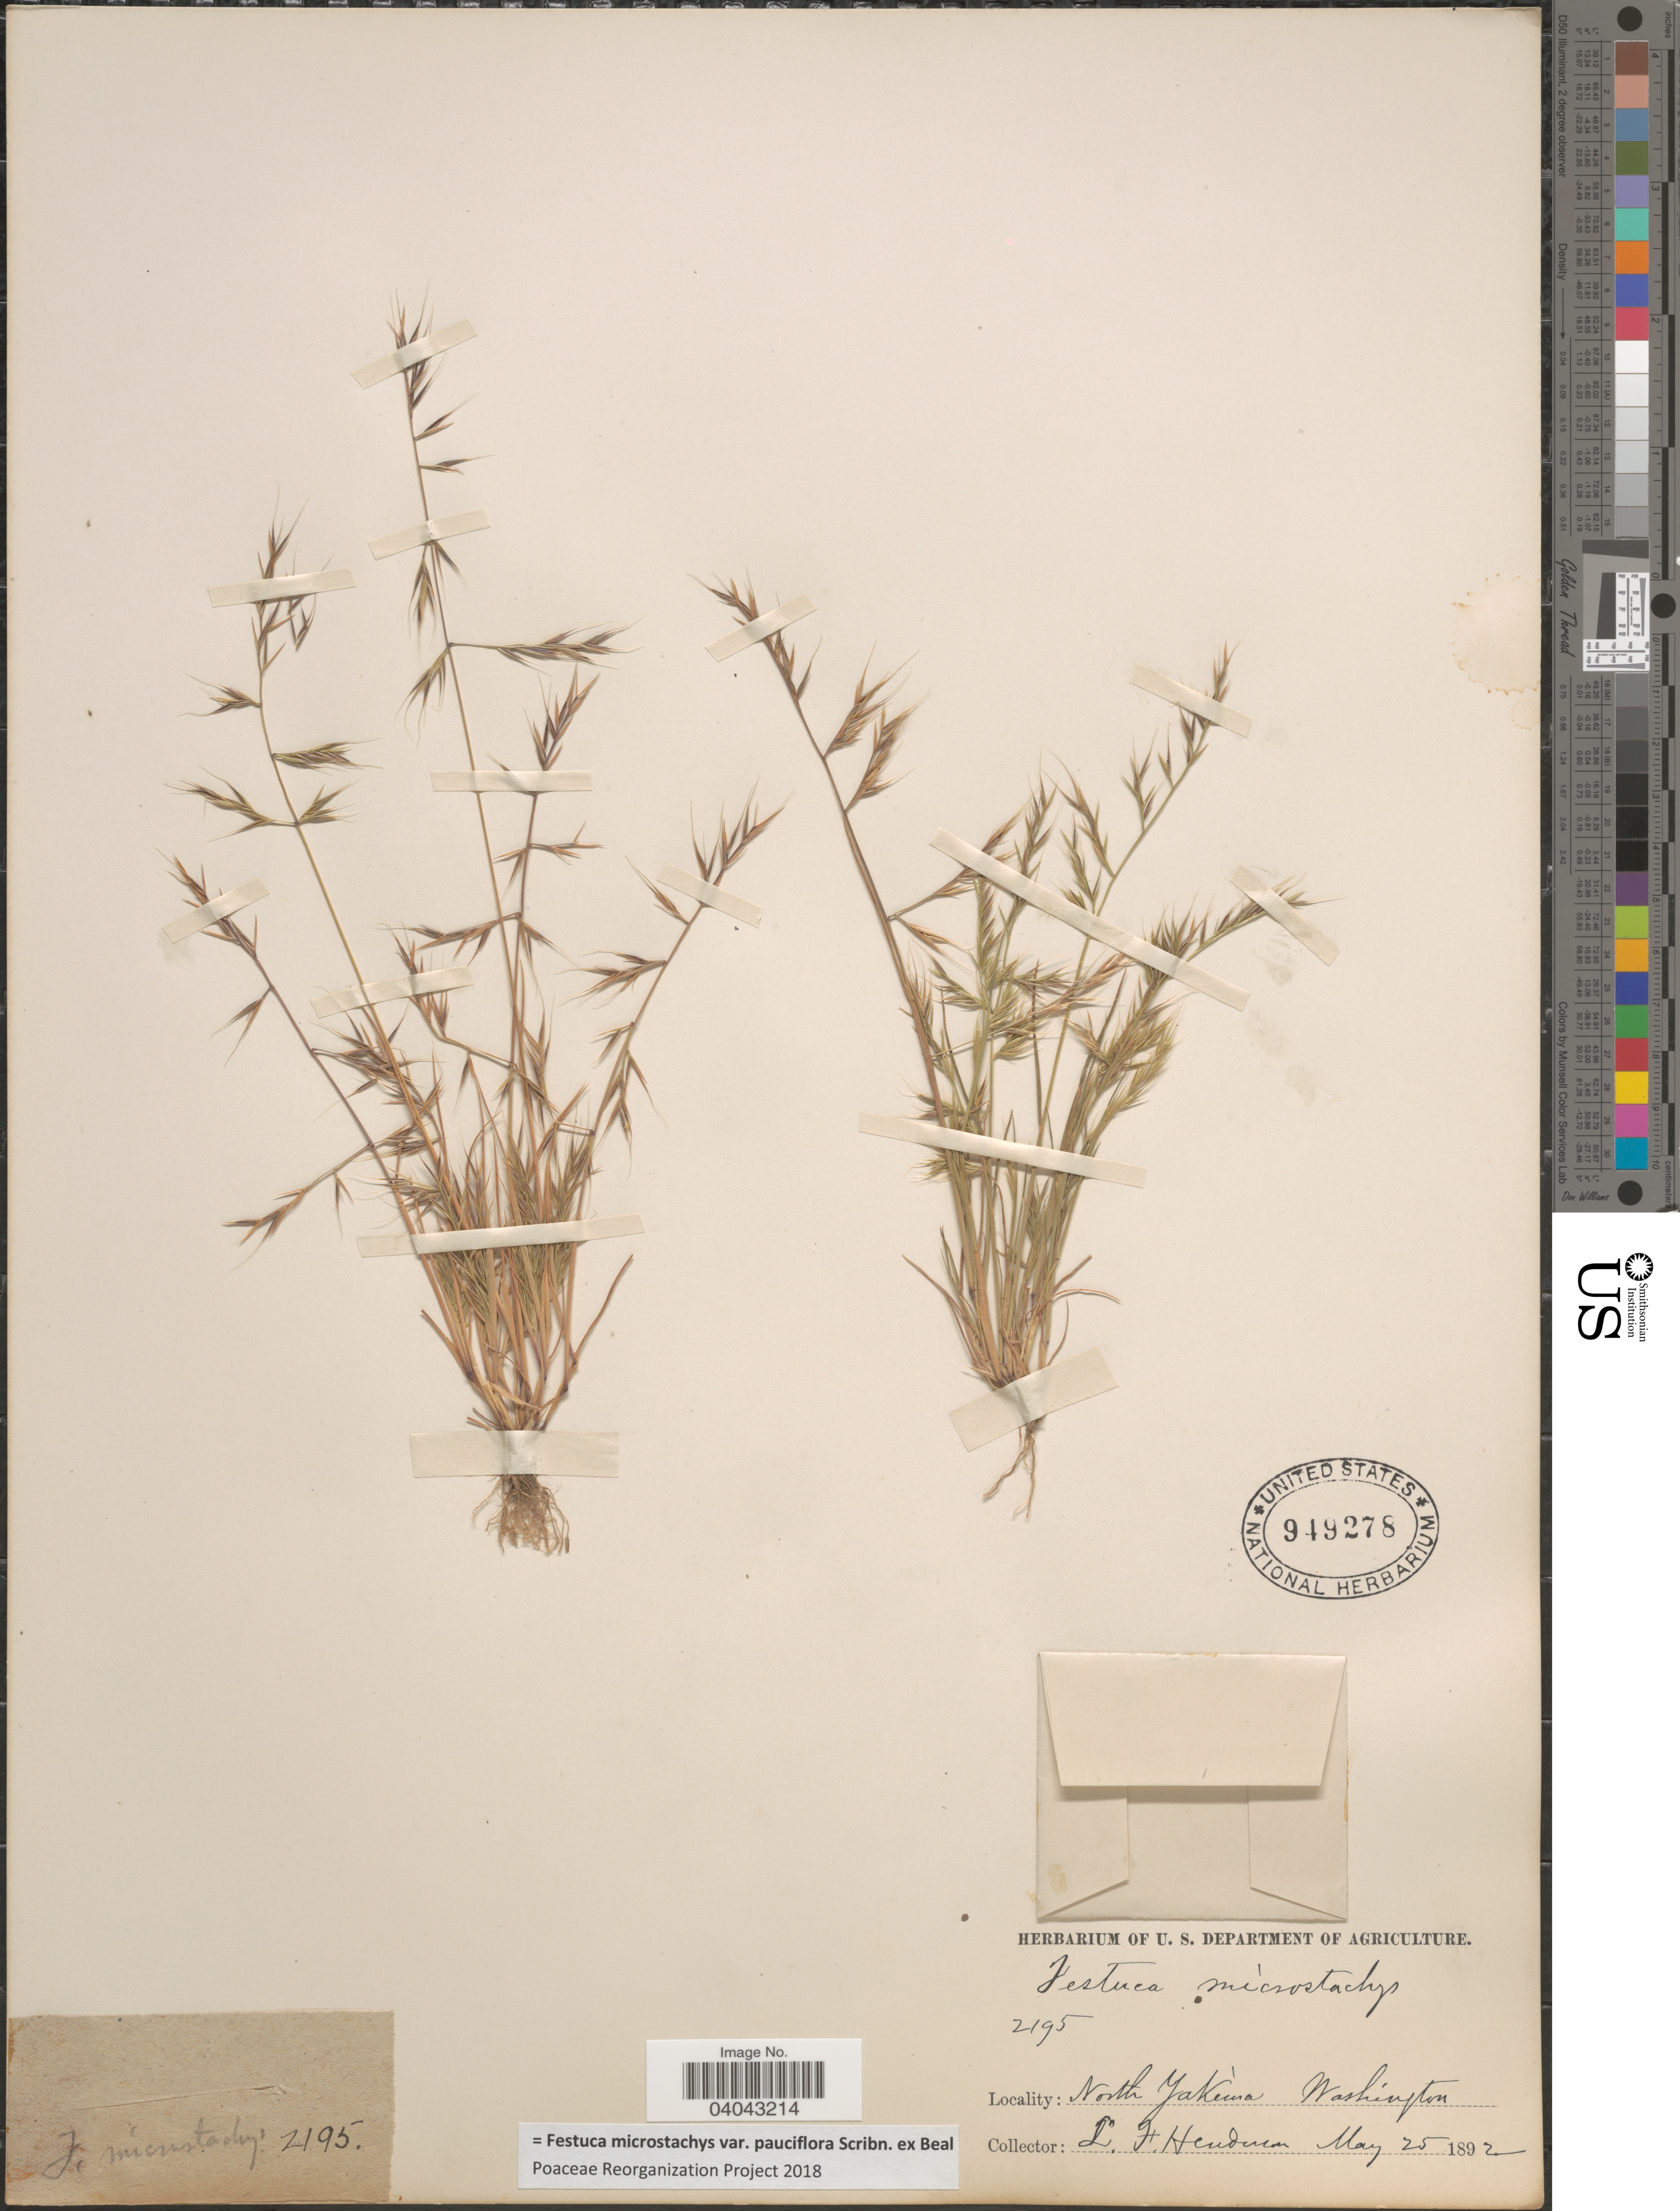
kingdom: Plantae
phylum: Tracheophyta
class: Liliopsida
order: Poales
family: Poaceae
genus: Festuca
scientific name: Festuca microstachys var. pauciflora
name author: Scribn. ex W.J. Beal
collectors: L. Henderson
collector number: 2195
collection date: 1892-05-25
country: United States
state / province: Washington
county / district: Yakima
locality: North Yakima.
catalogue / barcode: US 949278